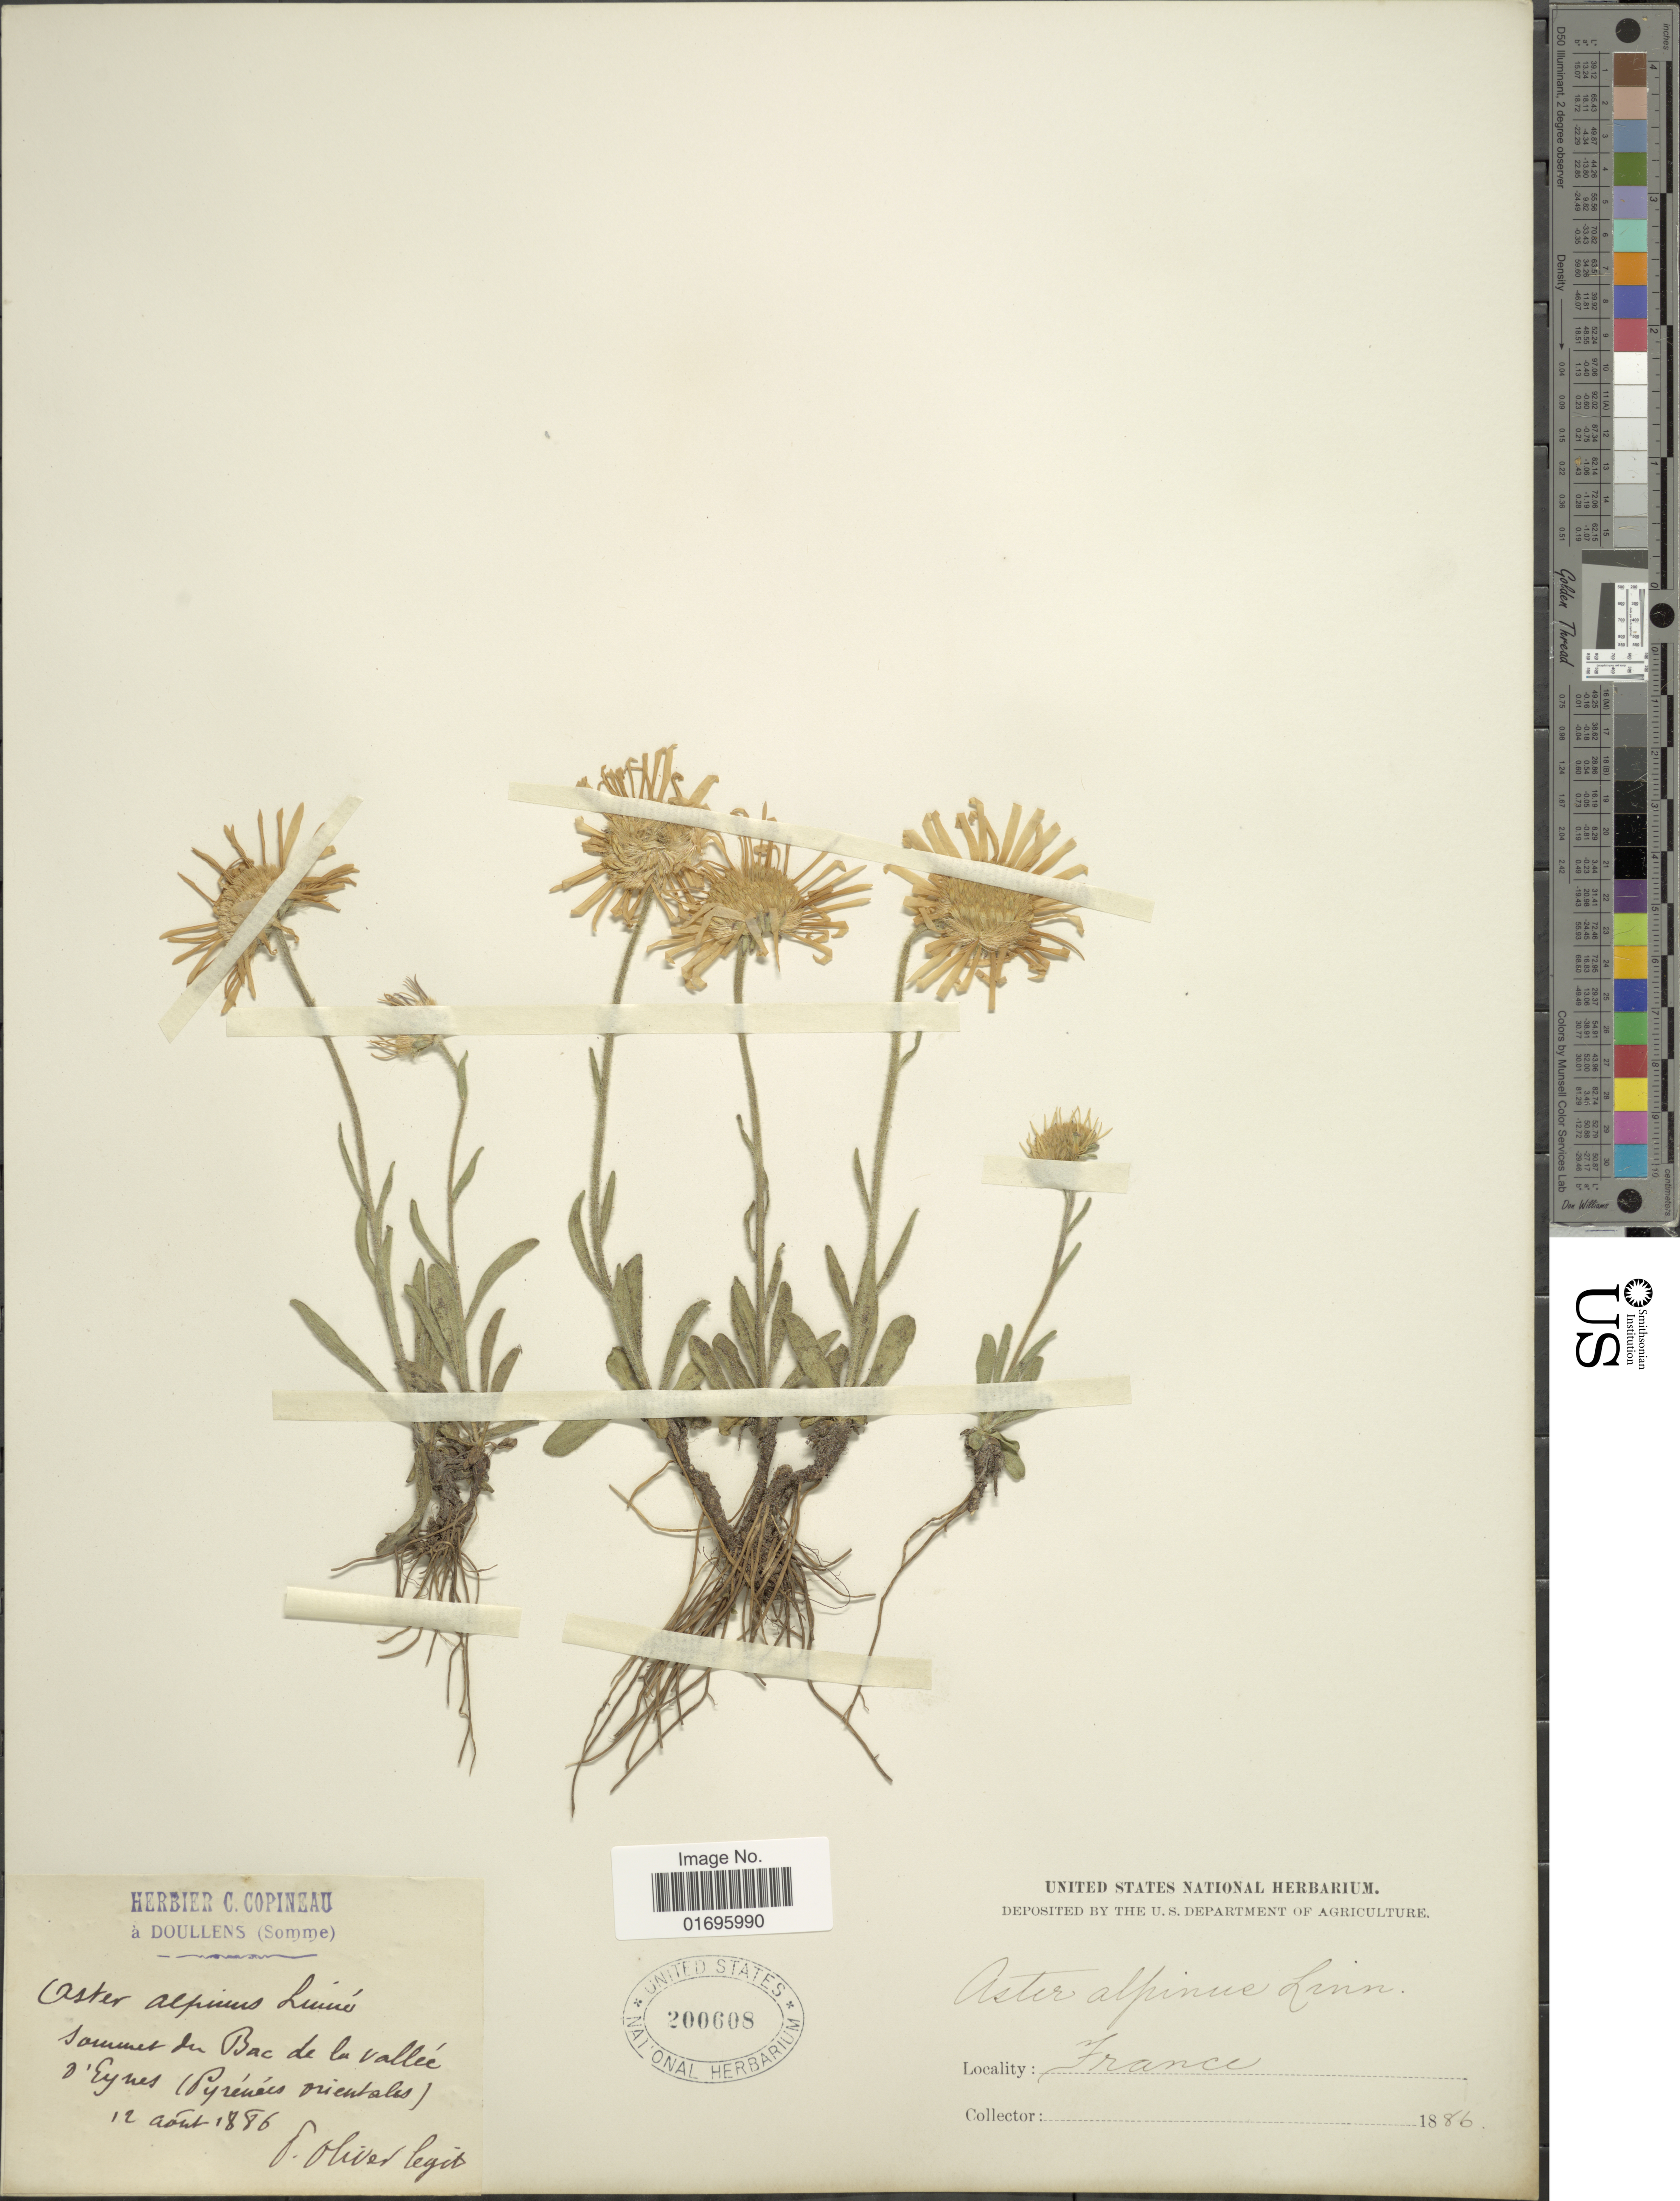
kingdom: Plantae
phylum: Tracheophyta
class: Magnoliopsida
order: Asterales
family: Asteraceae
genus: Aster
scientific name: Aster alpinus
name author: L.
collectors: J. Oliver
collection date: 1886-08-12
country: France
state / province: Occitanie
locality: Sommet du Bac de la vallée d'Eynes (Pyrénées orientales)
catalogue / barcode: US 200608